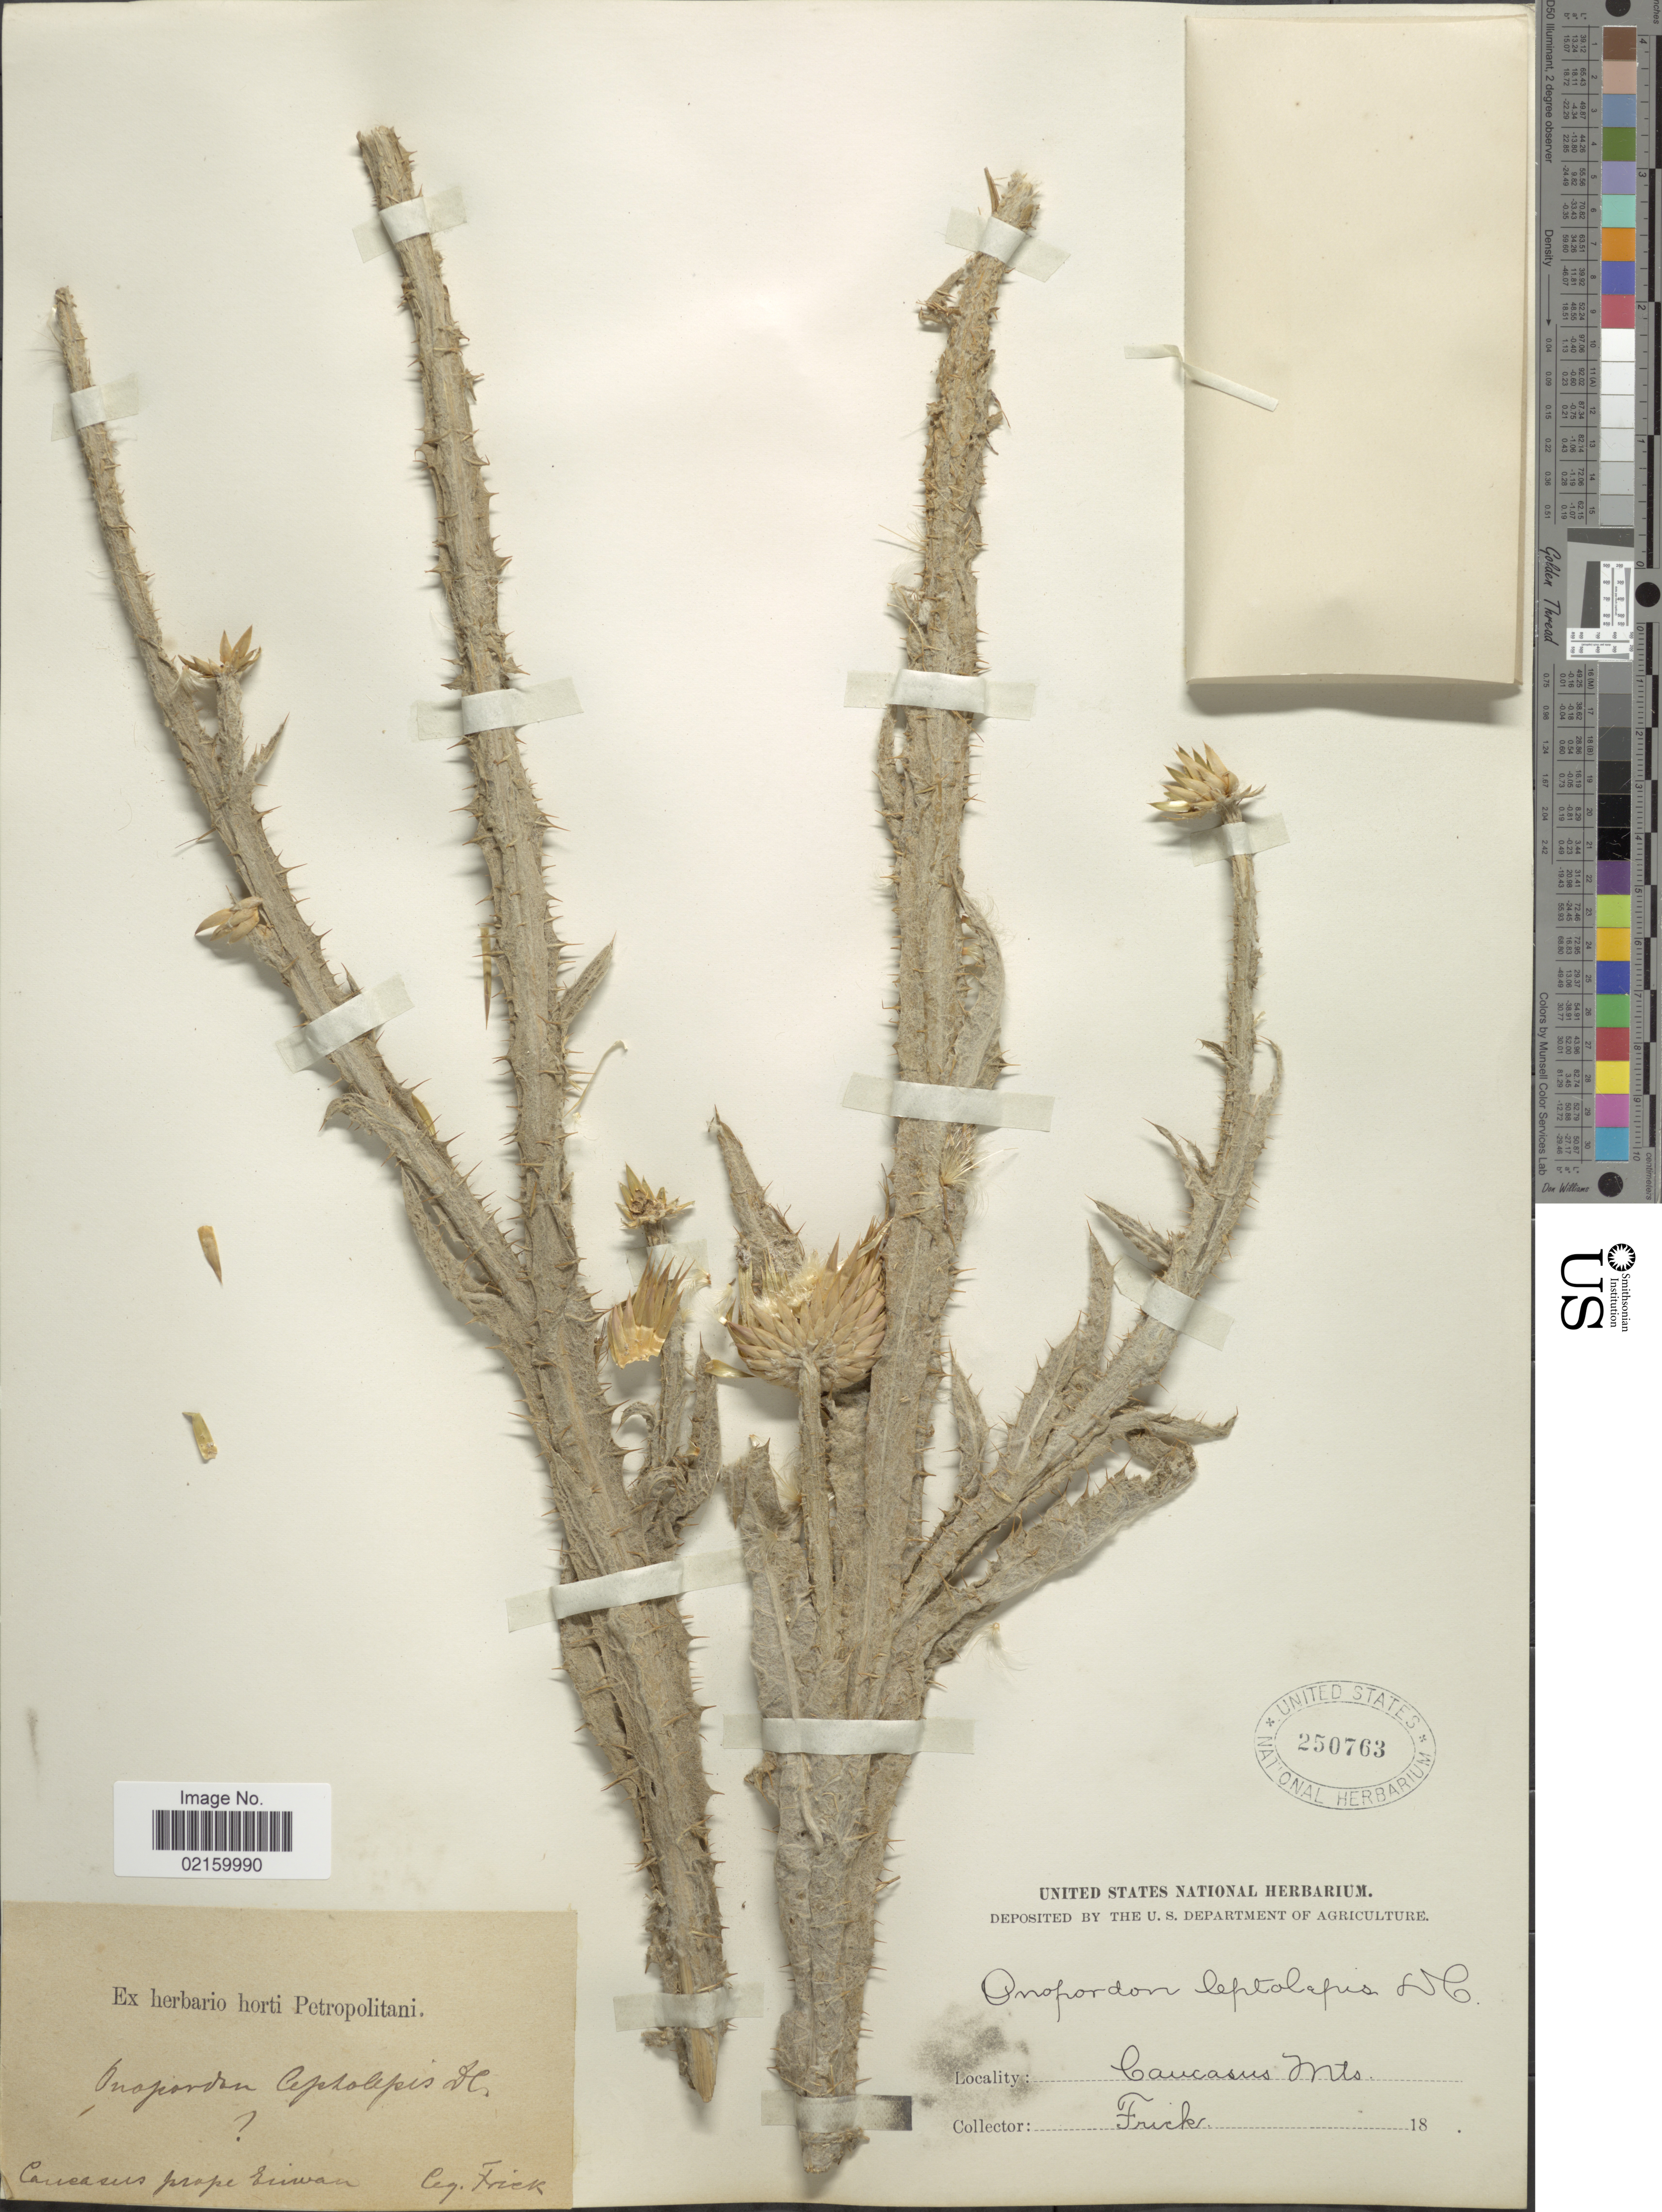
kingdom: Plantae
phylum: Tracheophyta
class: Magnoliopsida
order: Asterales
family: Asteraceae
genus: Onopordum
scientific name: Onopordum leptolepis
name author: DC.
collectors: Frick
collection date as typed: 18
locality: Caucasus Mts., Caucasus prope Eriwan [interpreted]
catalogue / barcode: US 250763